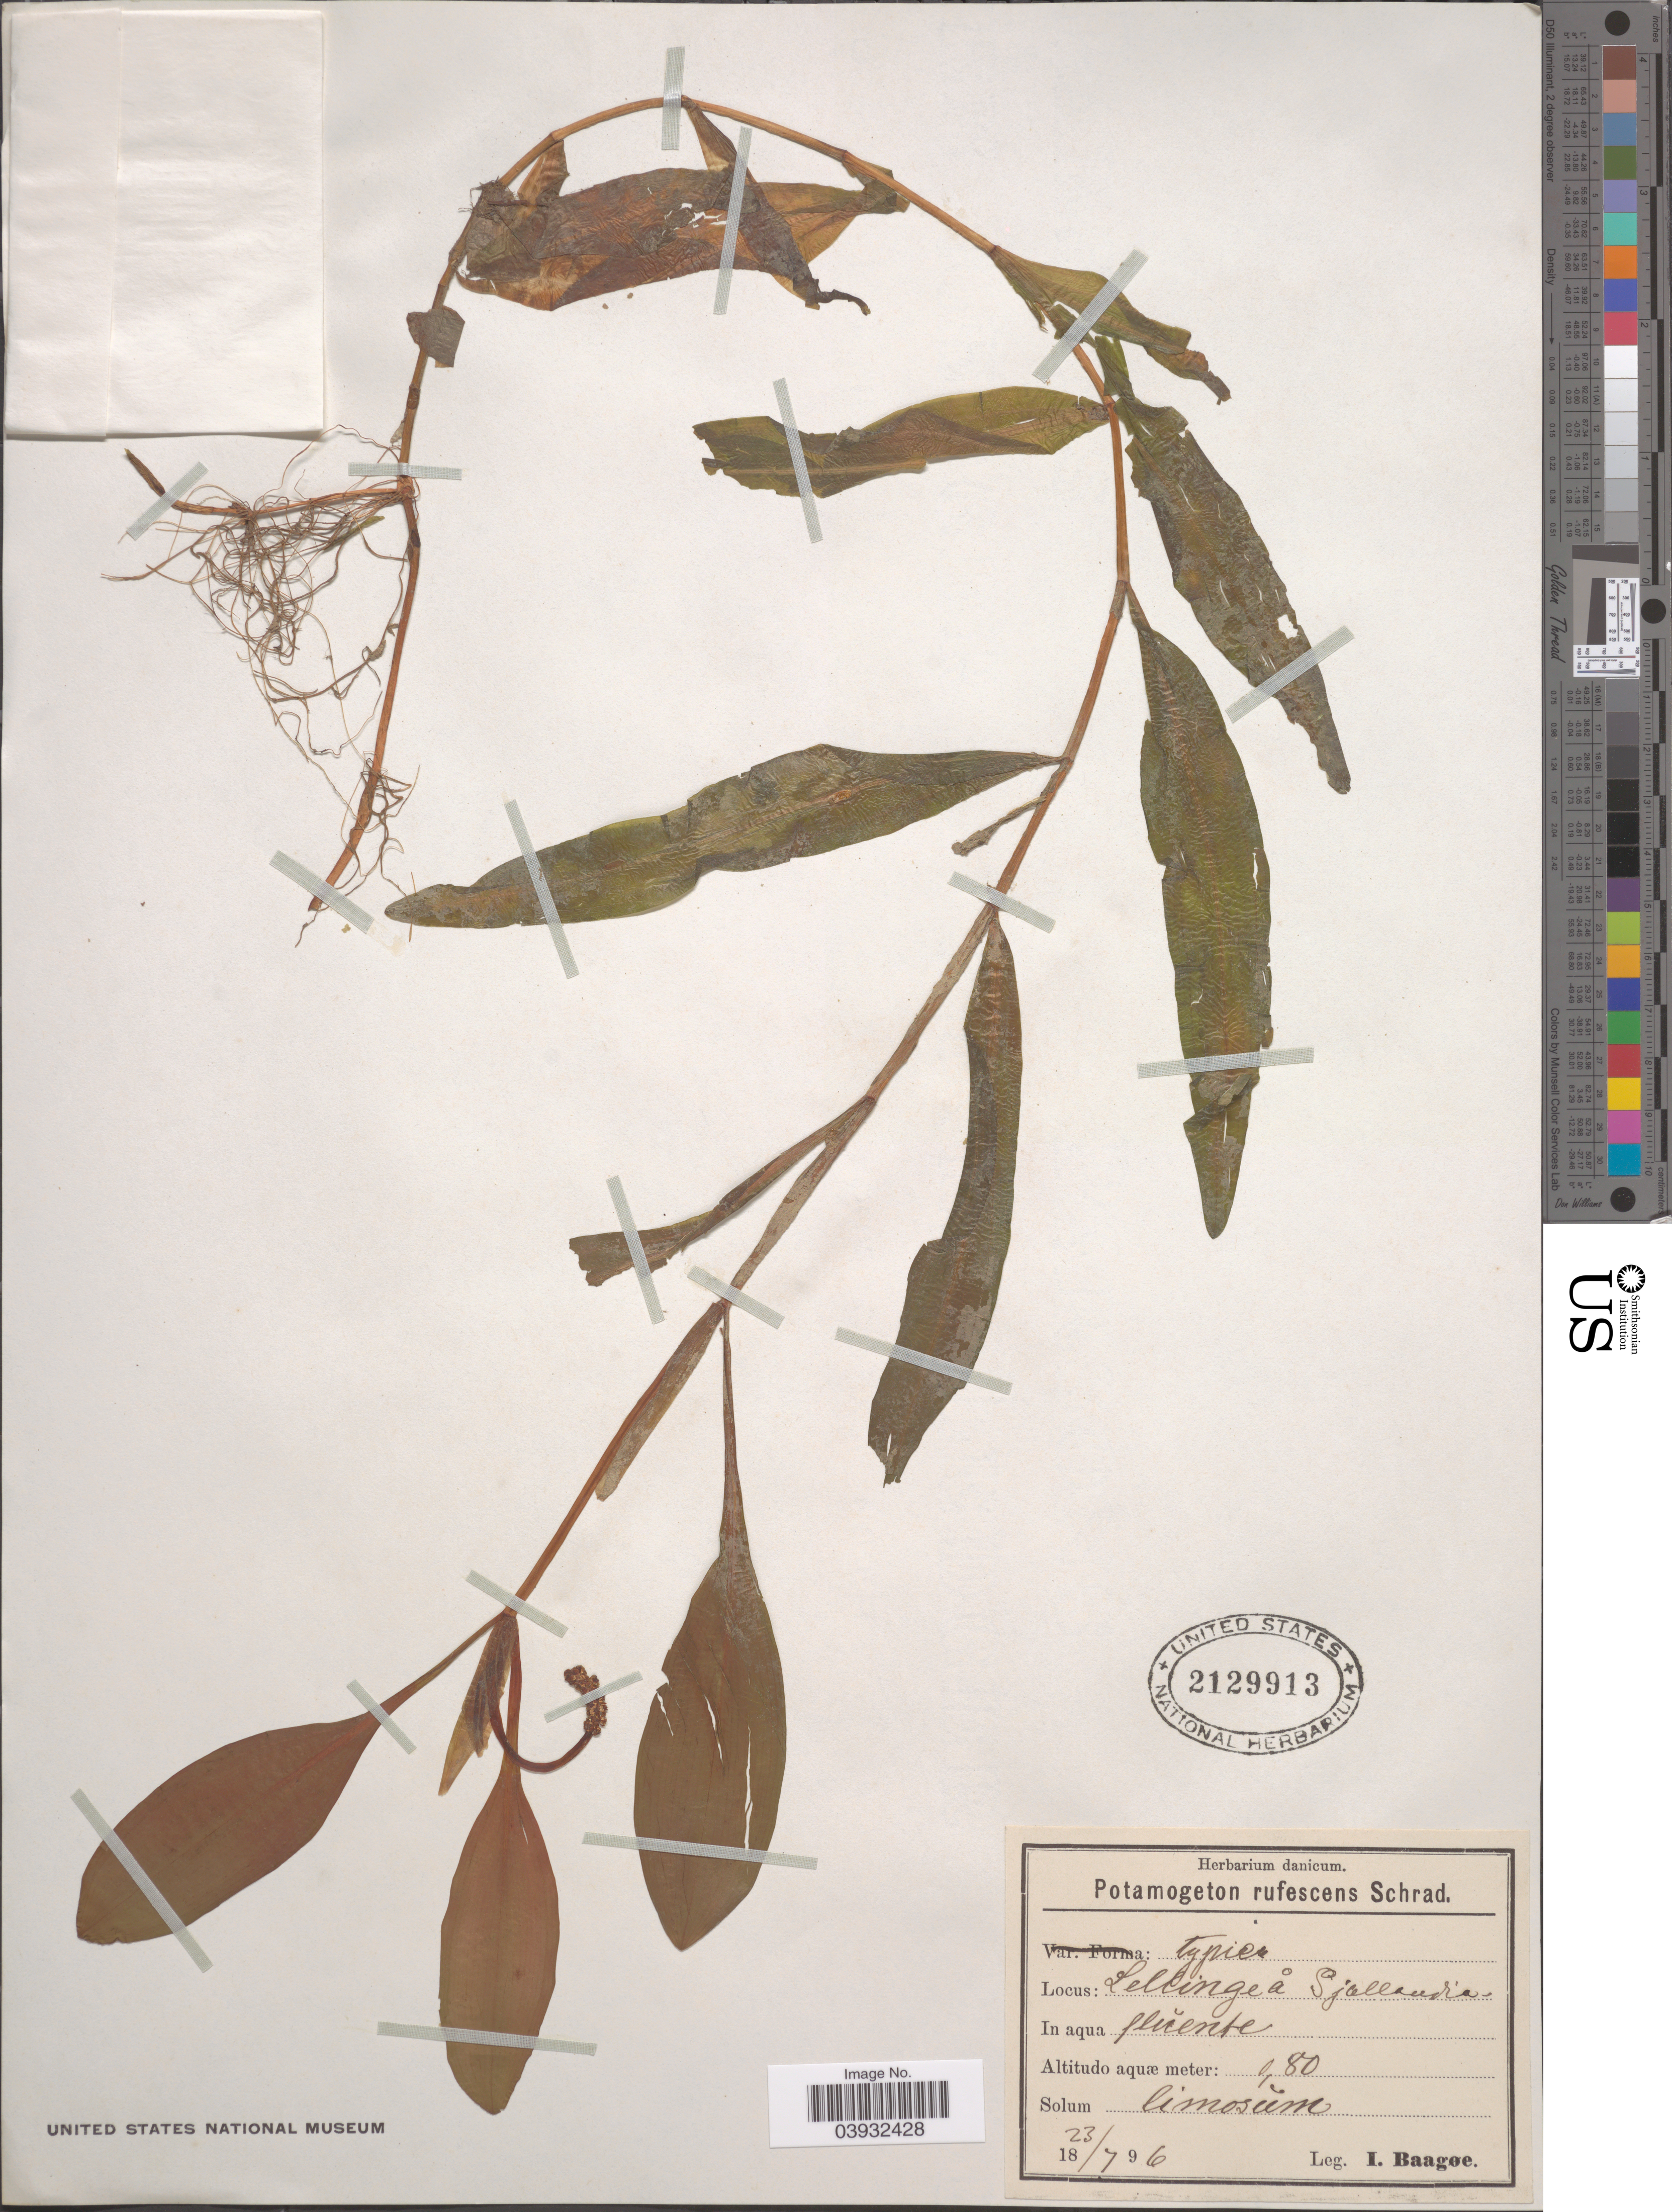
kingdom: Plantae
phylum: Tracheophyta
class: Liliopsida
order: Alismatales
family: Potamogetonaceae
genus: Potamogeton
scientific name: Potamogeton rufescens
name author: Schrad.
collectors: I. Baagøe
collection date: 1896-07-23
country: Denmark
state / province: Sjæland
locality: Lellinge å Sjællandia.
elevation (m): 0.8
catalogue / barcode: US 2129913